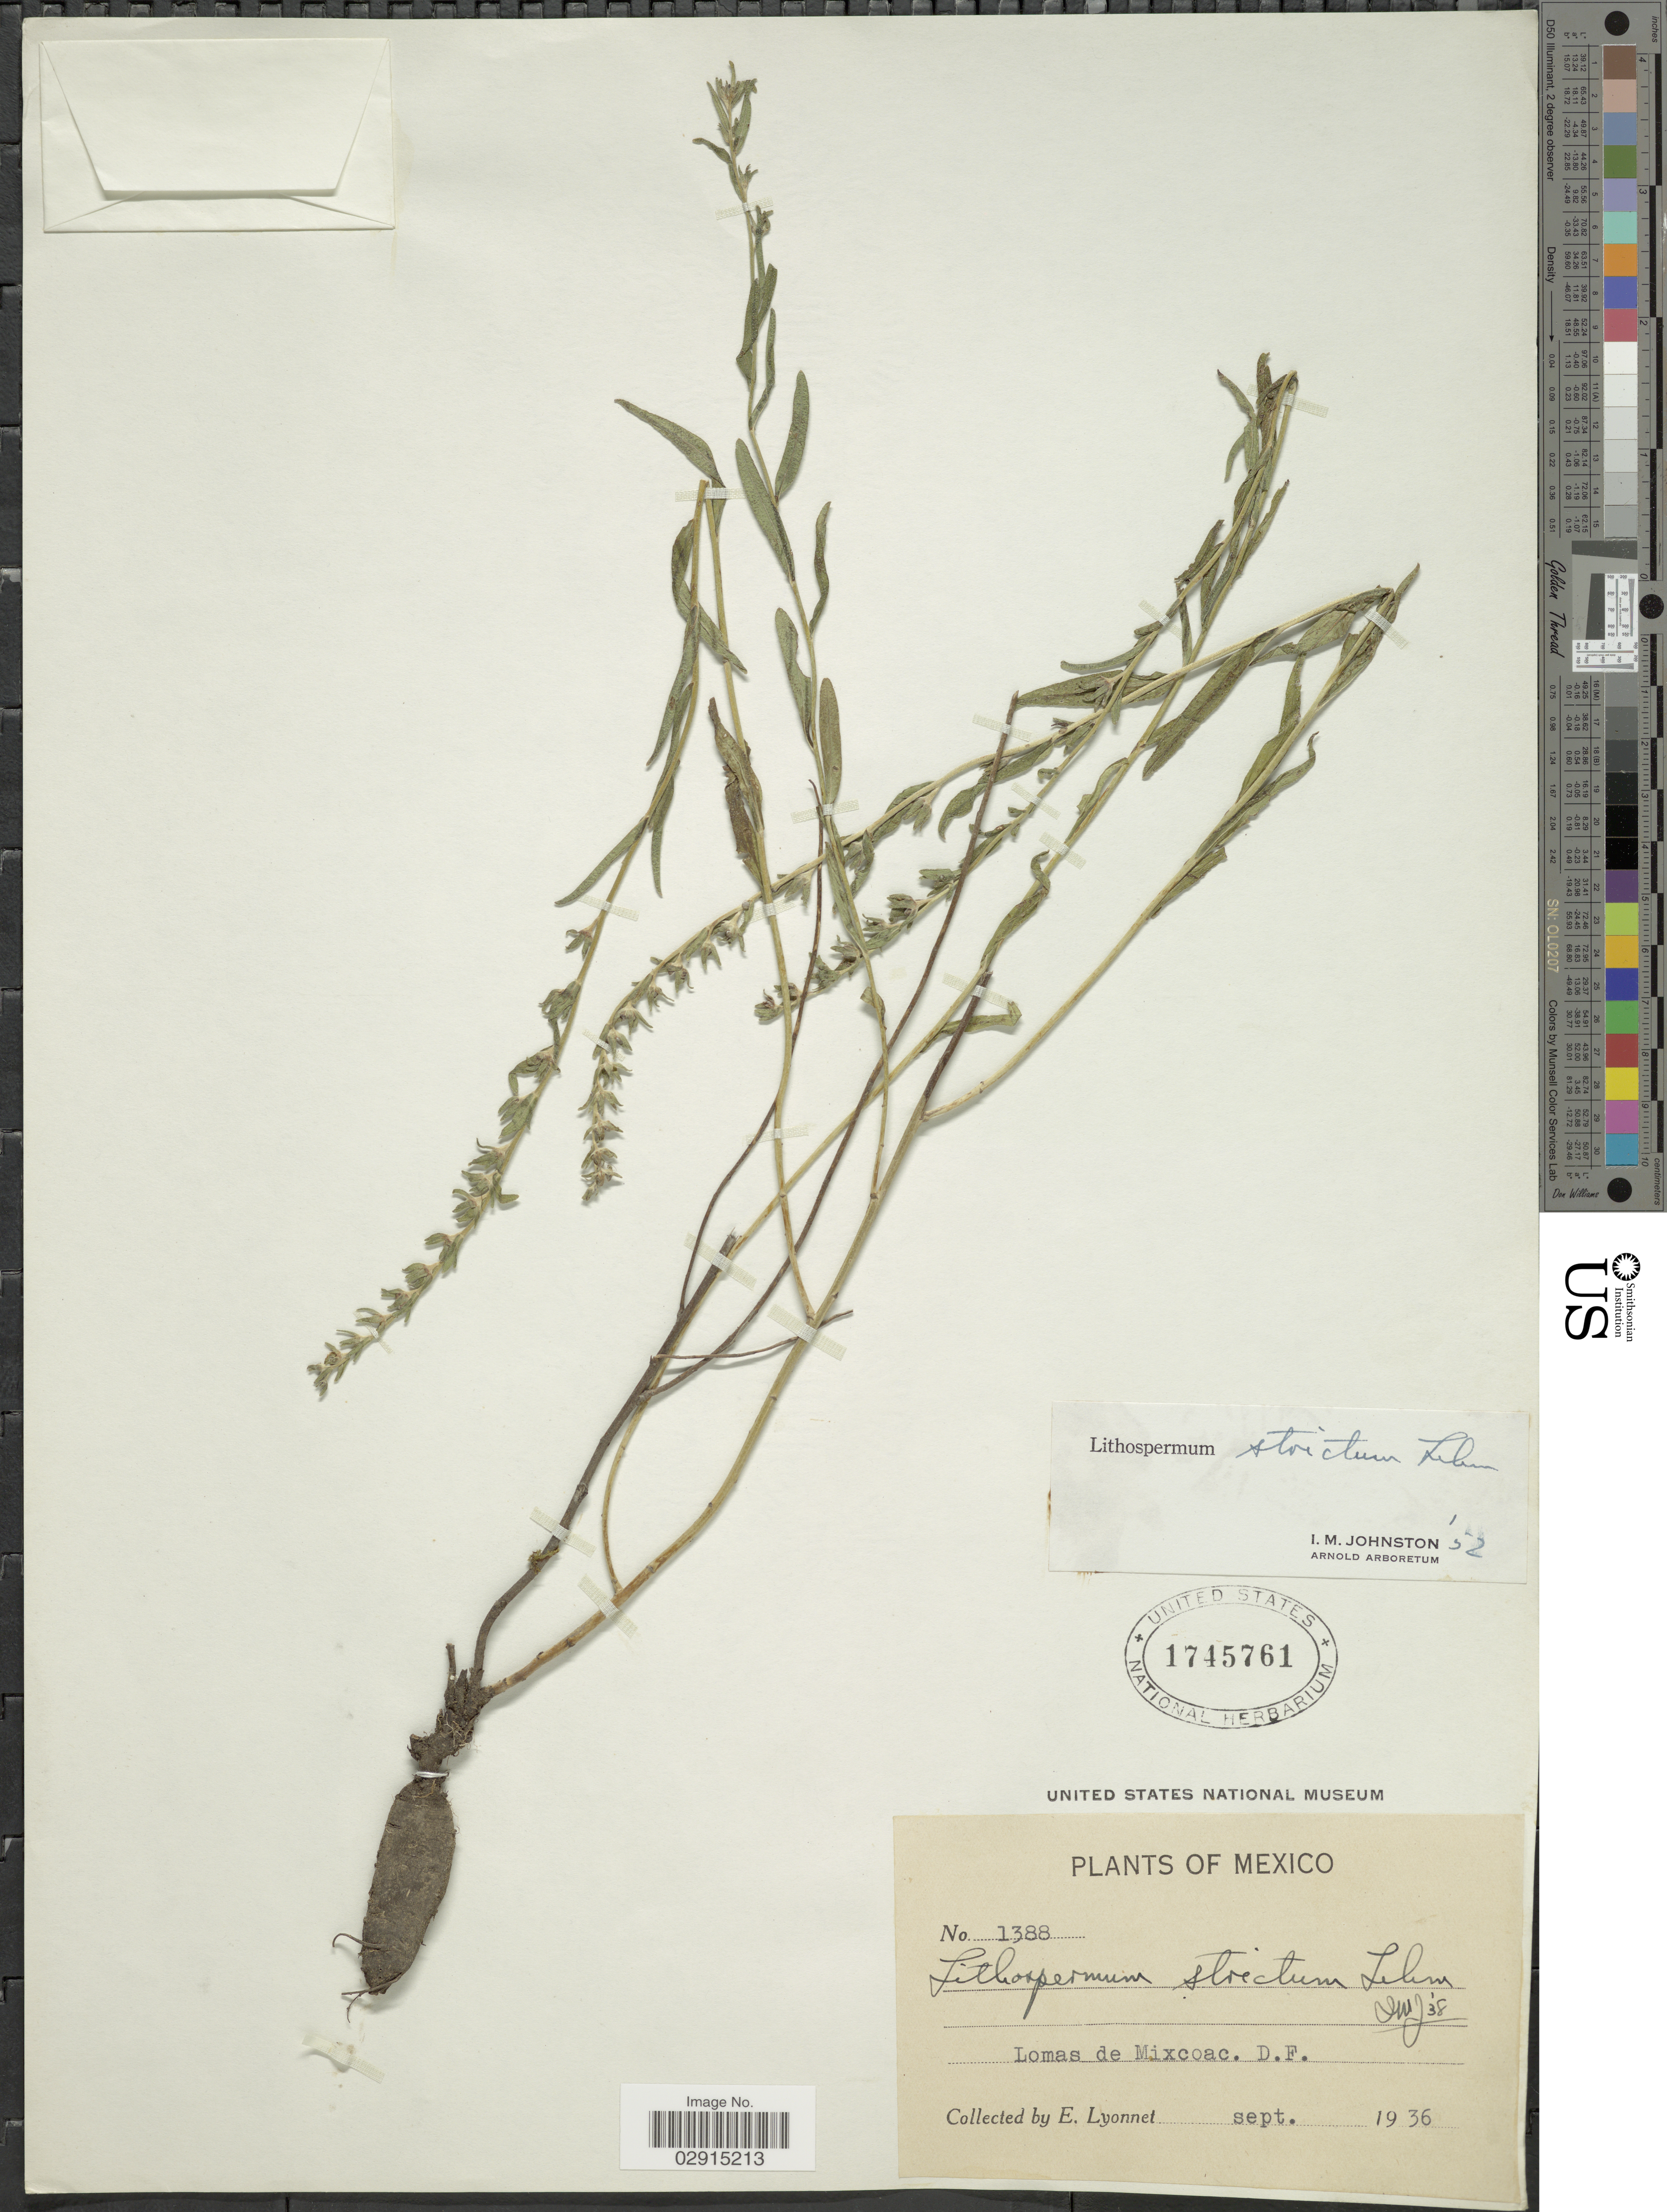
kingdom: Plantae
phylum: Tracheophyta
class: Magnoliopsida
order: Boraginales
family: Boraginaceae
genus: Lithospermum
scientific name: Lithospermum strictum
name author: Lehm.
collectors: E. Lyonnet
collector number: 1388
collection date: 1936-09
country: Mexico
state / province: Distrito Federal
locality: Lomas de Mixcoac D.F.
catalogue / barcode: US 1745761